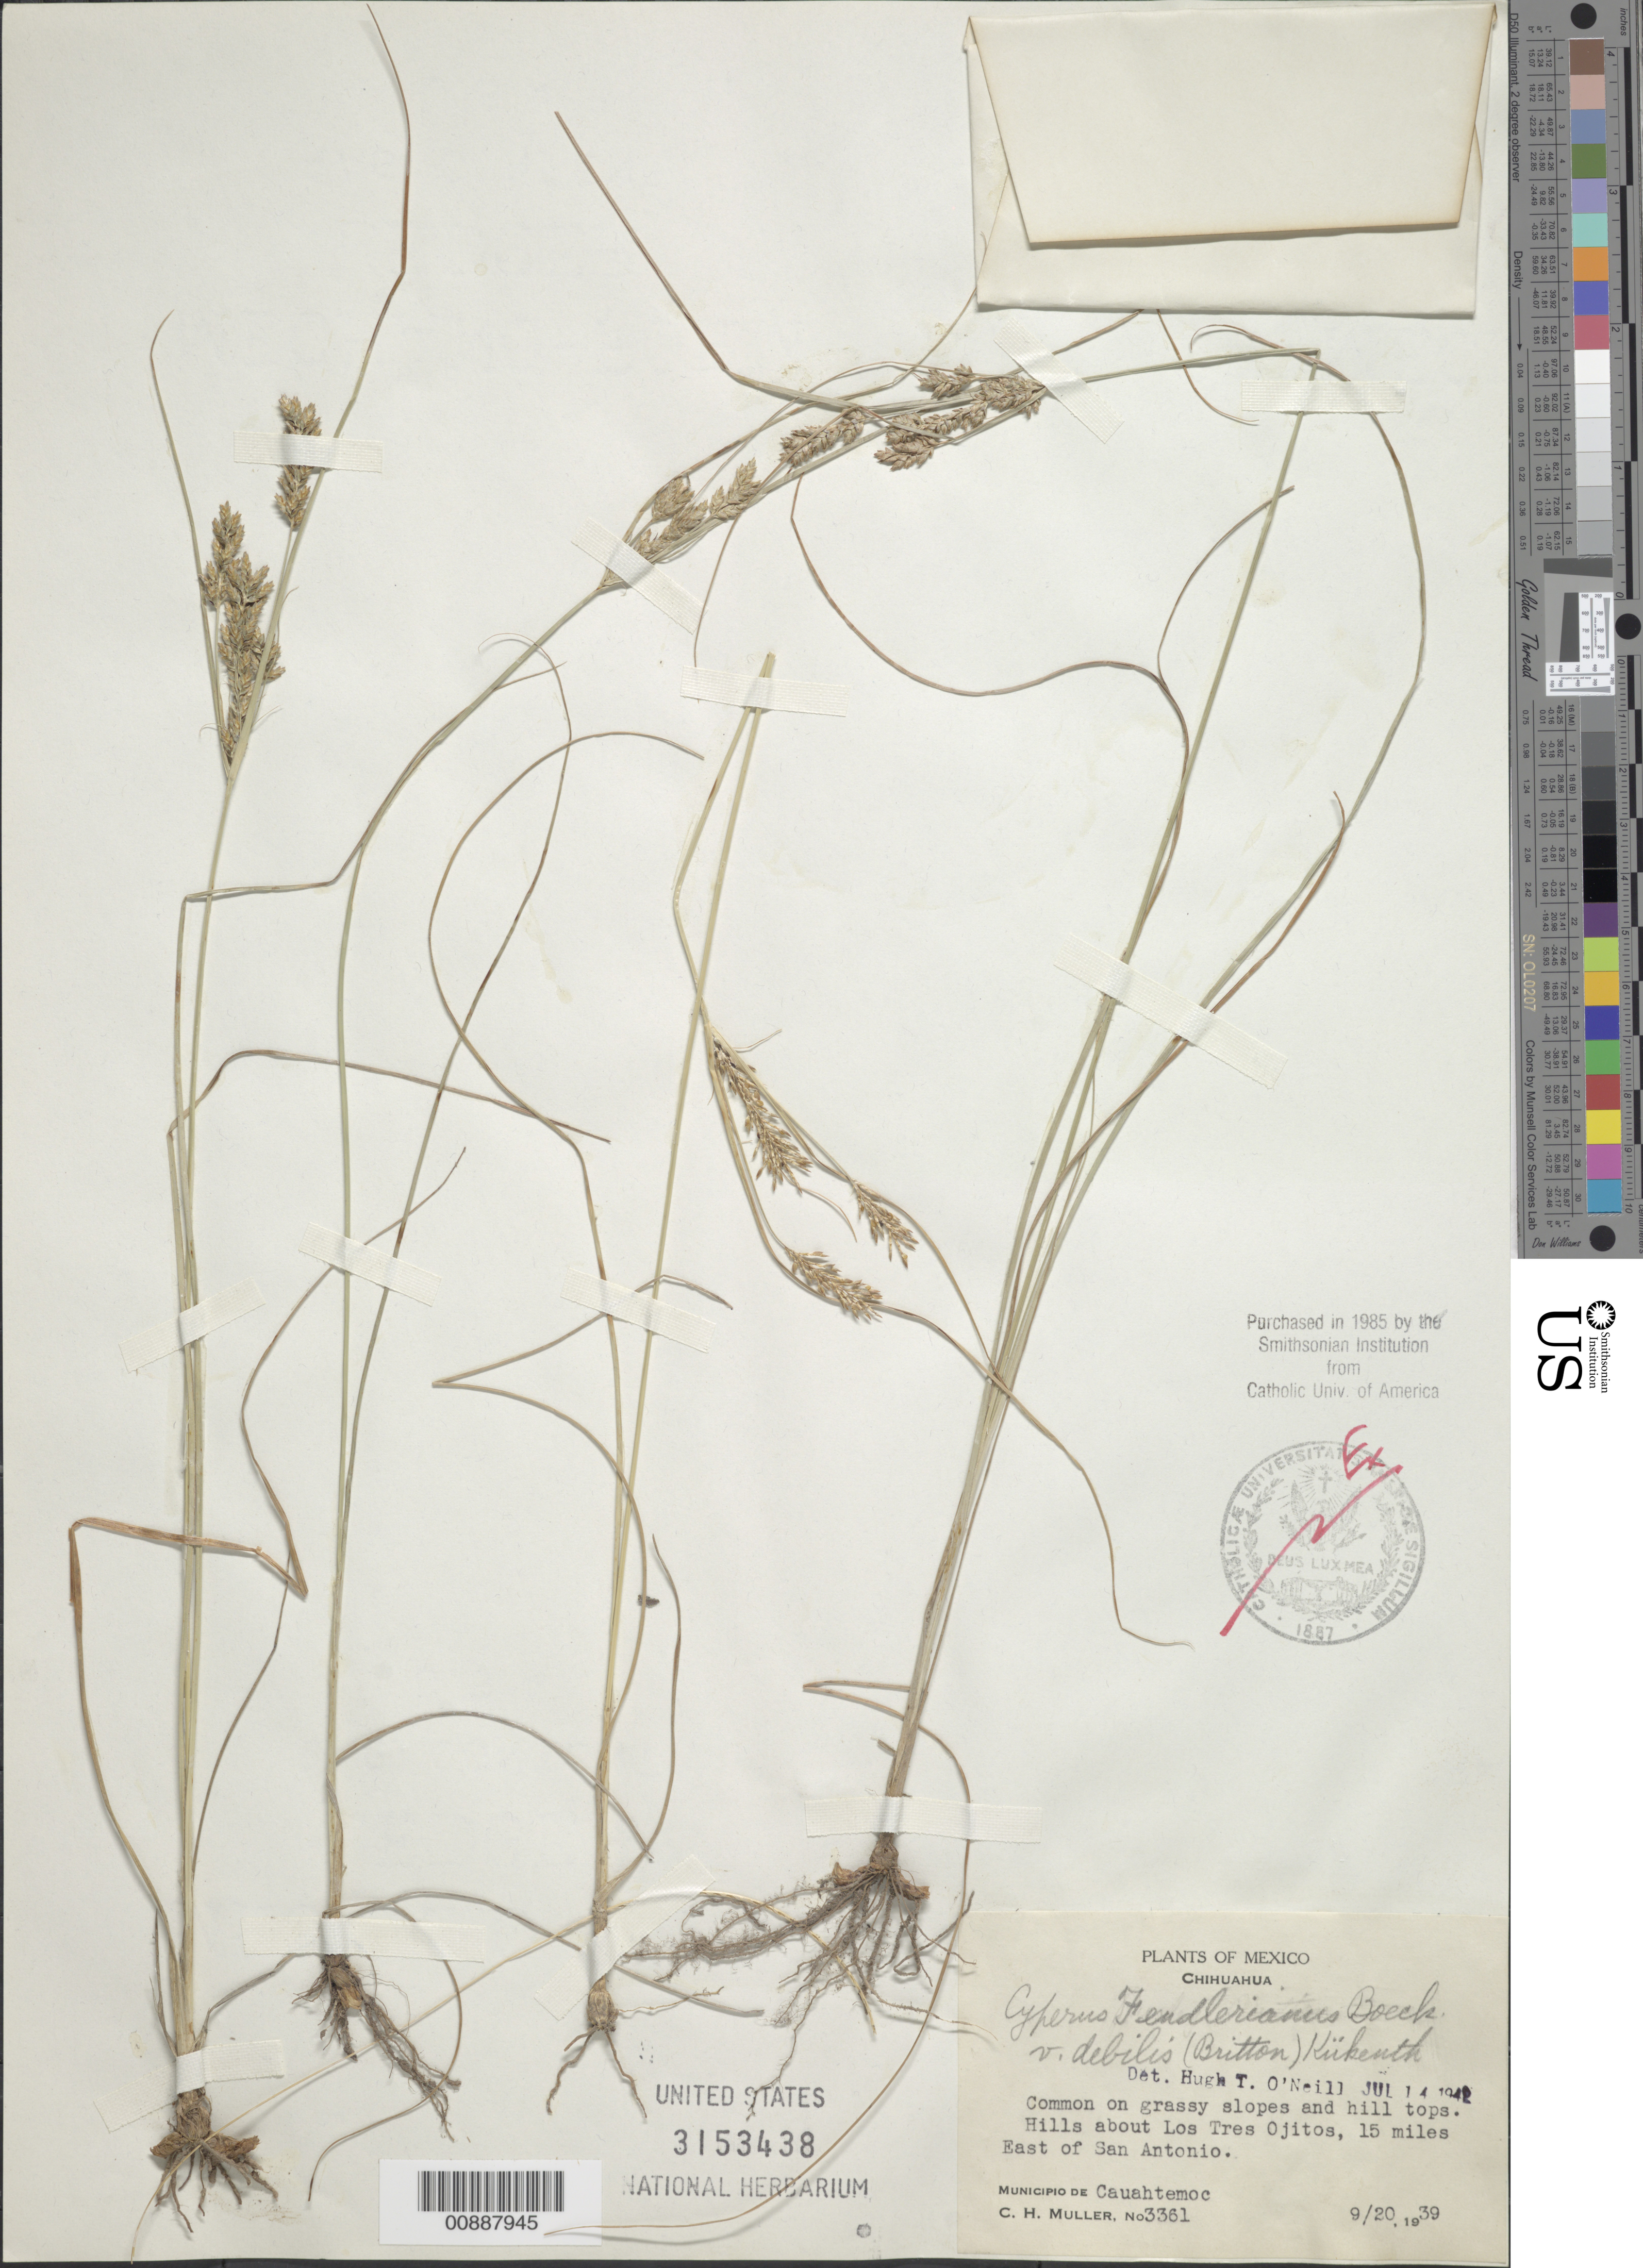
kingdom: Plantae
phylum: Tracheophyta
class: Liliopsida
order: Poales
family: Cyperaceae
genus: Cyperus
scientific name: Cyperus fendlerianus var. debilis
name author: (Britton) Kük.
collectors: C. H. Muller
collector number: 3361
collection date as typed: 20 Sep 1939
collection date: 1939-09-20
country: Mexico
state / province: Chihuahua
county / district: Cuauhtémoc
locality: Hills about Los Tres Ojitos, 15 miles east of San Antonio. Municipio de Cuauhtémoc, Chihuahua.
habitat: Common on grassy slopes and hill tops.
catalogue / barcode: US 3153438